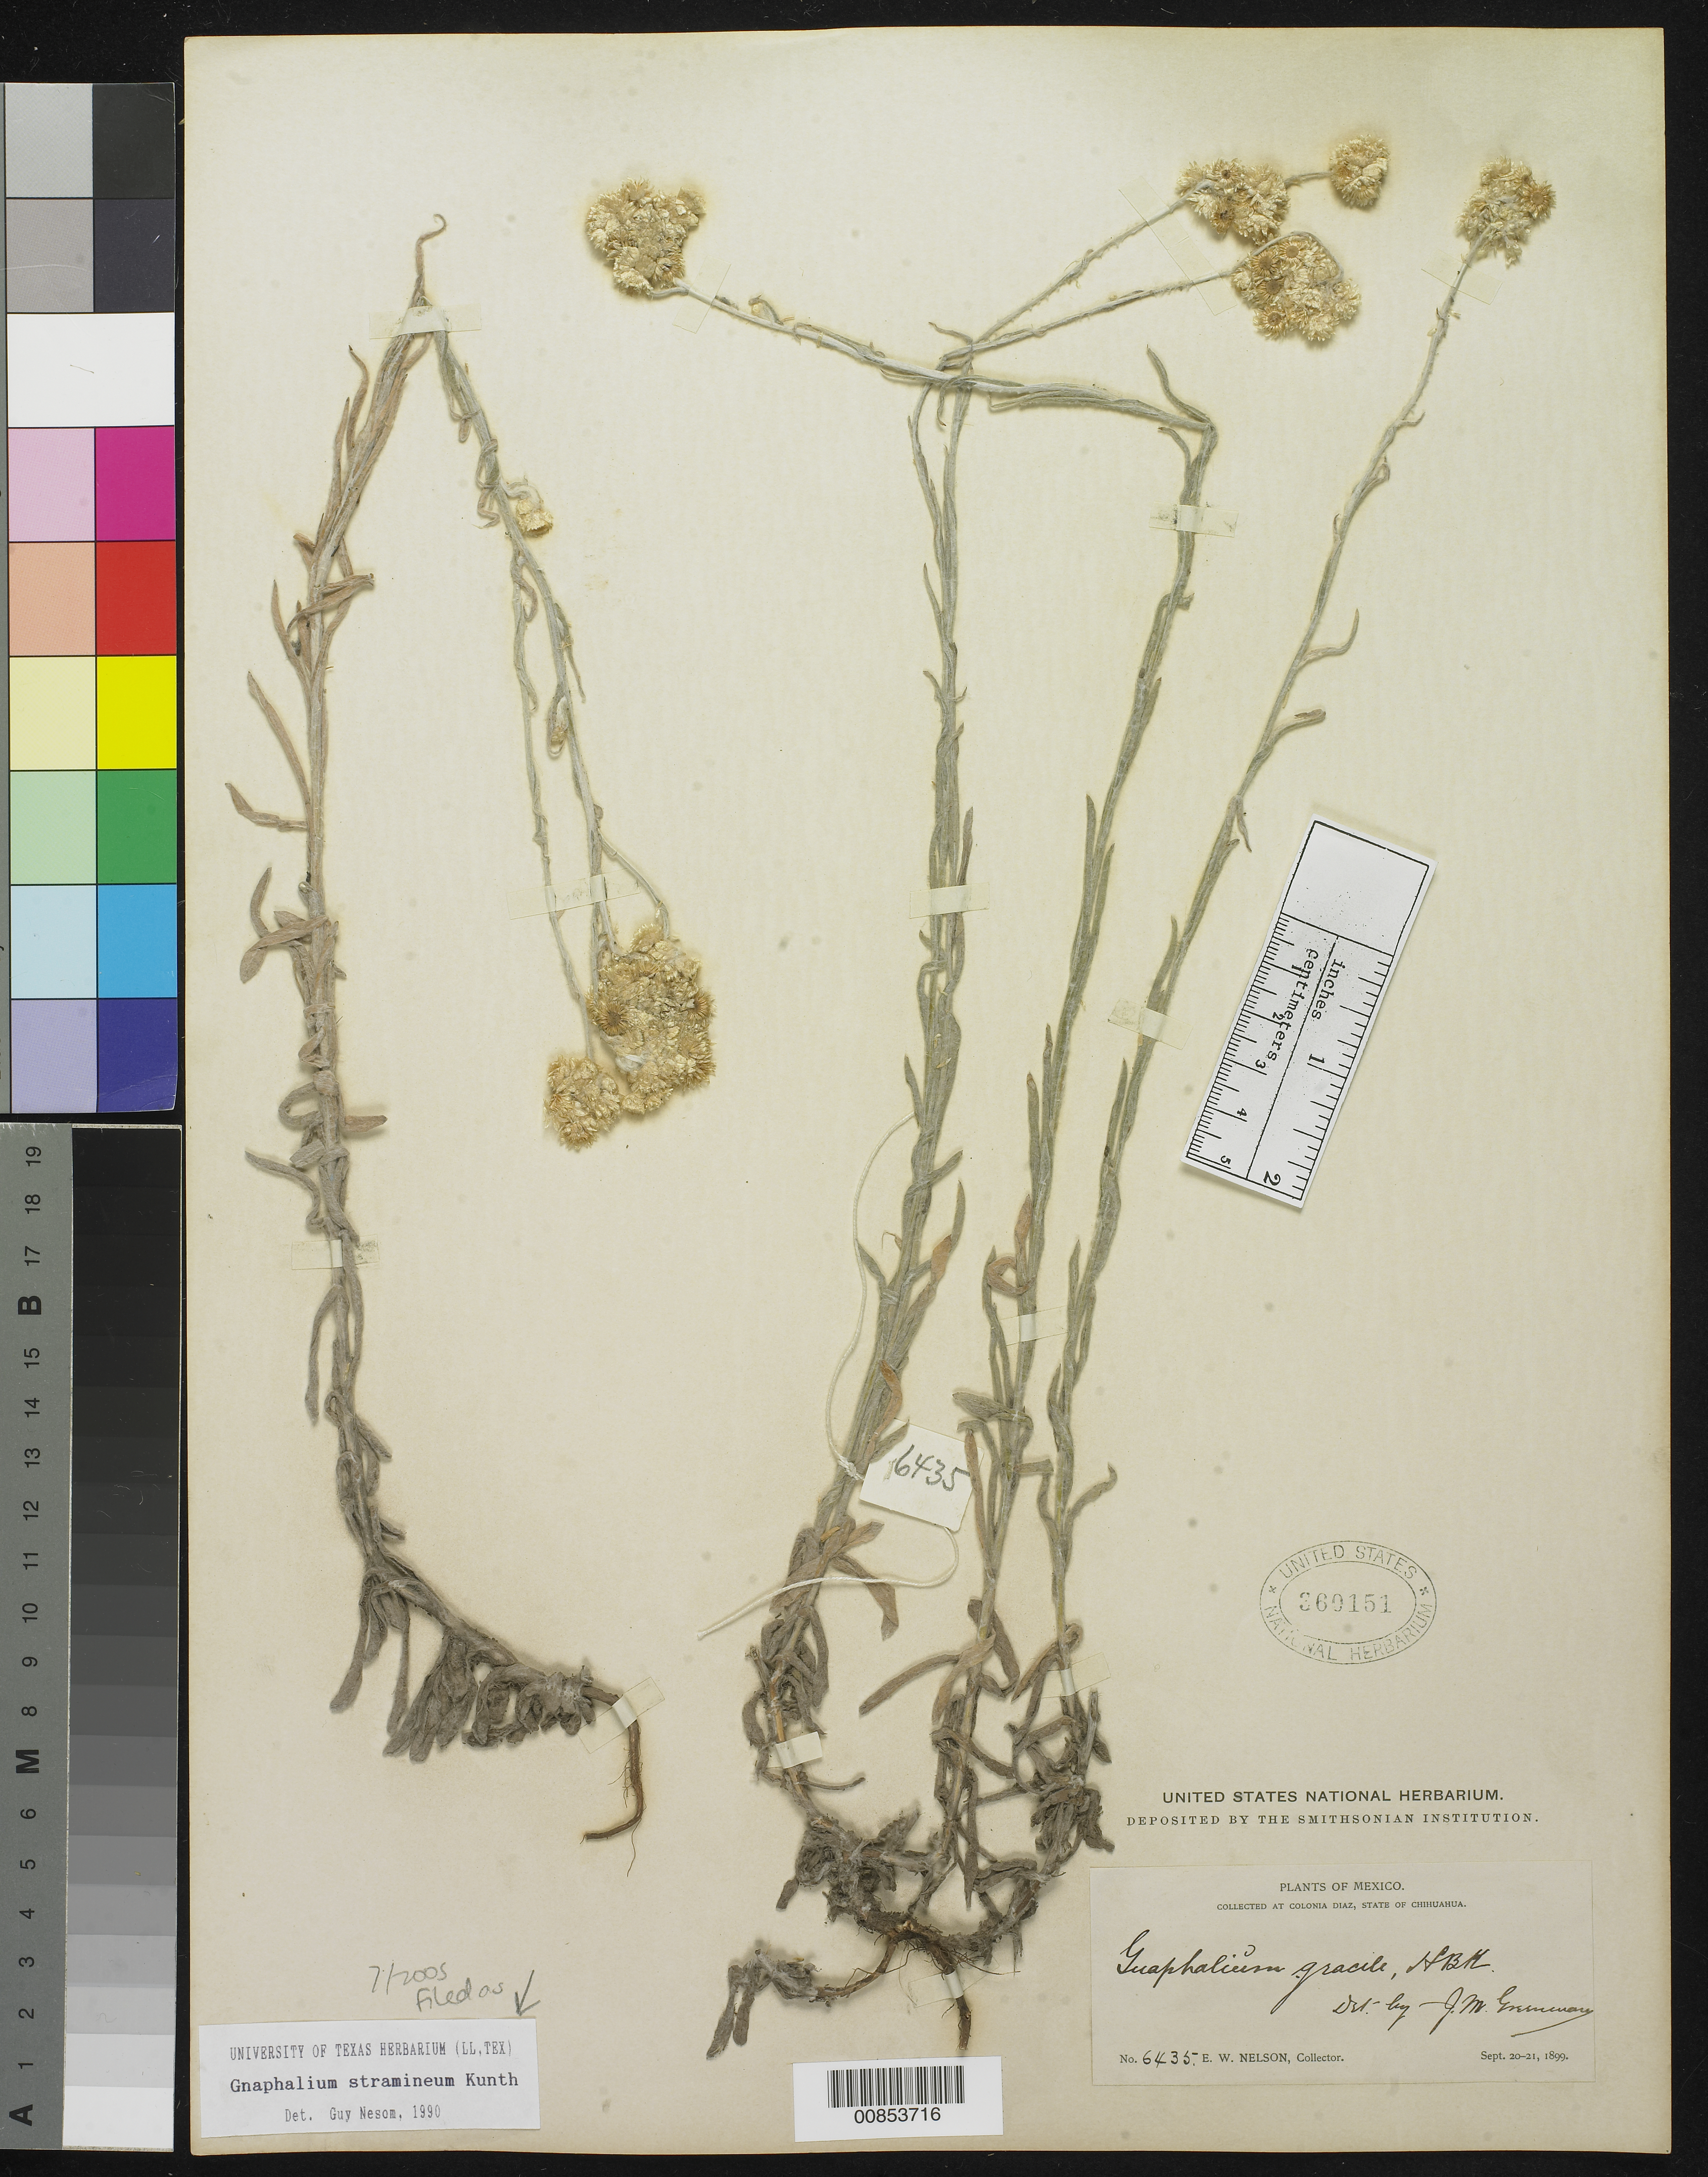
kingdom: Plantae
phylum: Tracheophyta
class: Magnoliopsida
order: Asterales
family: Asteraceae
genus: Pseudognaphalium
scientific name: Pseudognaphalium stramineum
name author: (Kunth) Anderb.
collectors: E. W. Nelson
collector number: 6435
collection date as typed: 20 Sep 1899 to 21 Sep 1899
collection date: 1899-09-20/1899-09-21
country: Mexico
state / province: Chihuahua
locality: Colonia Díaz, Chihuahua.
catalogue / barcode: US 360151